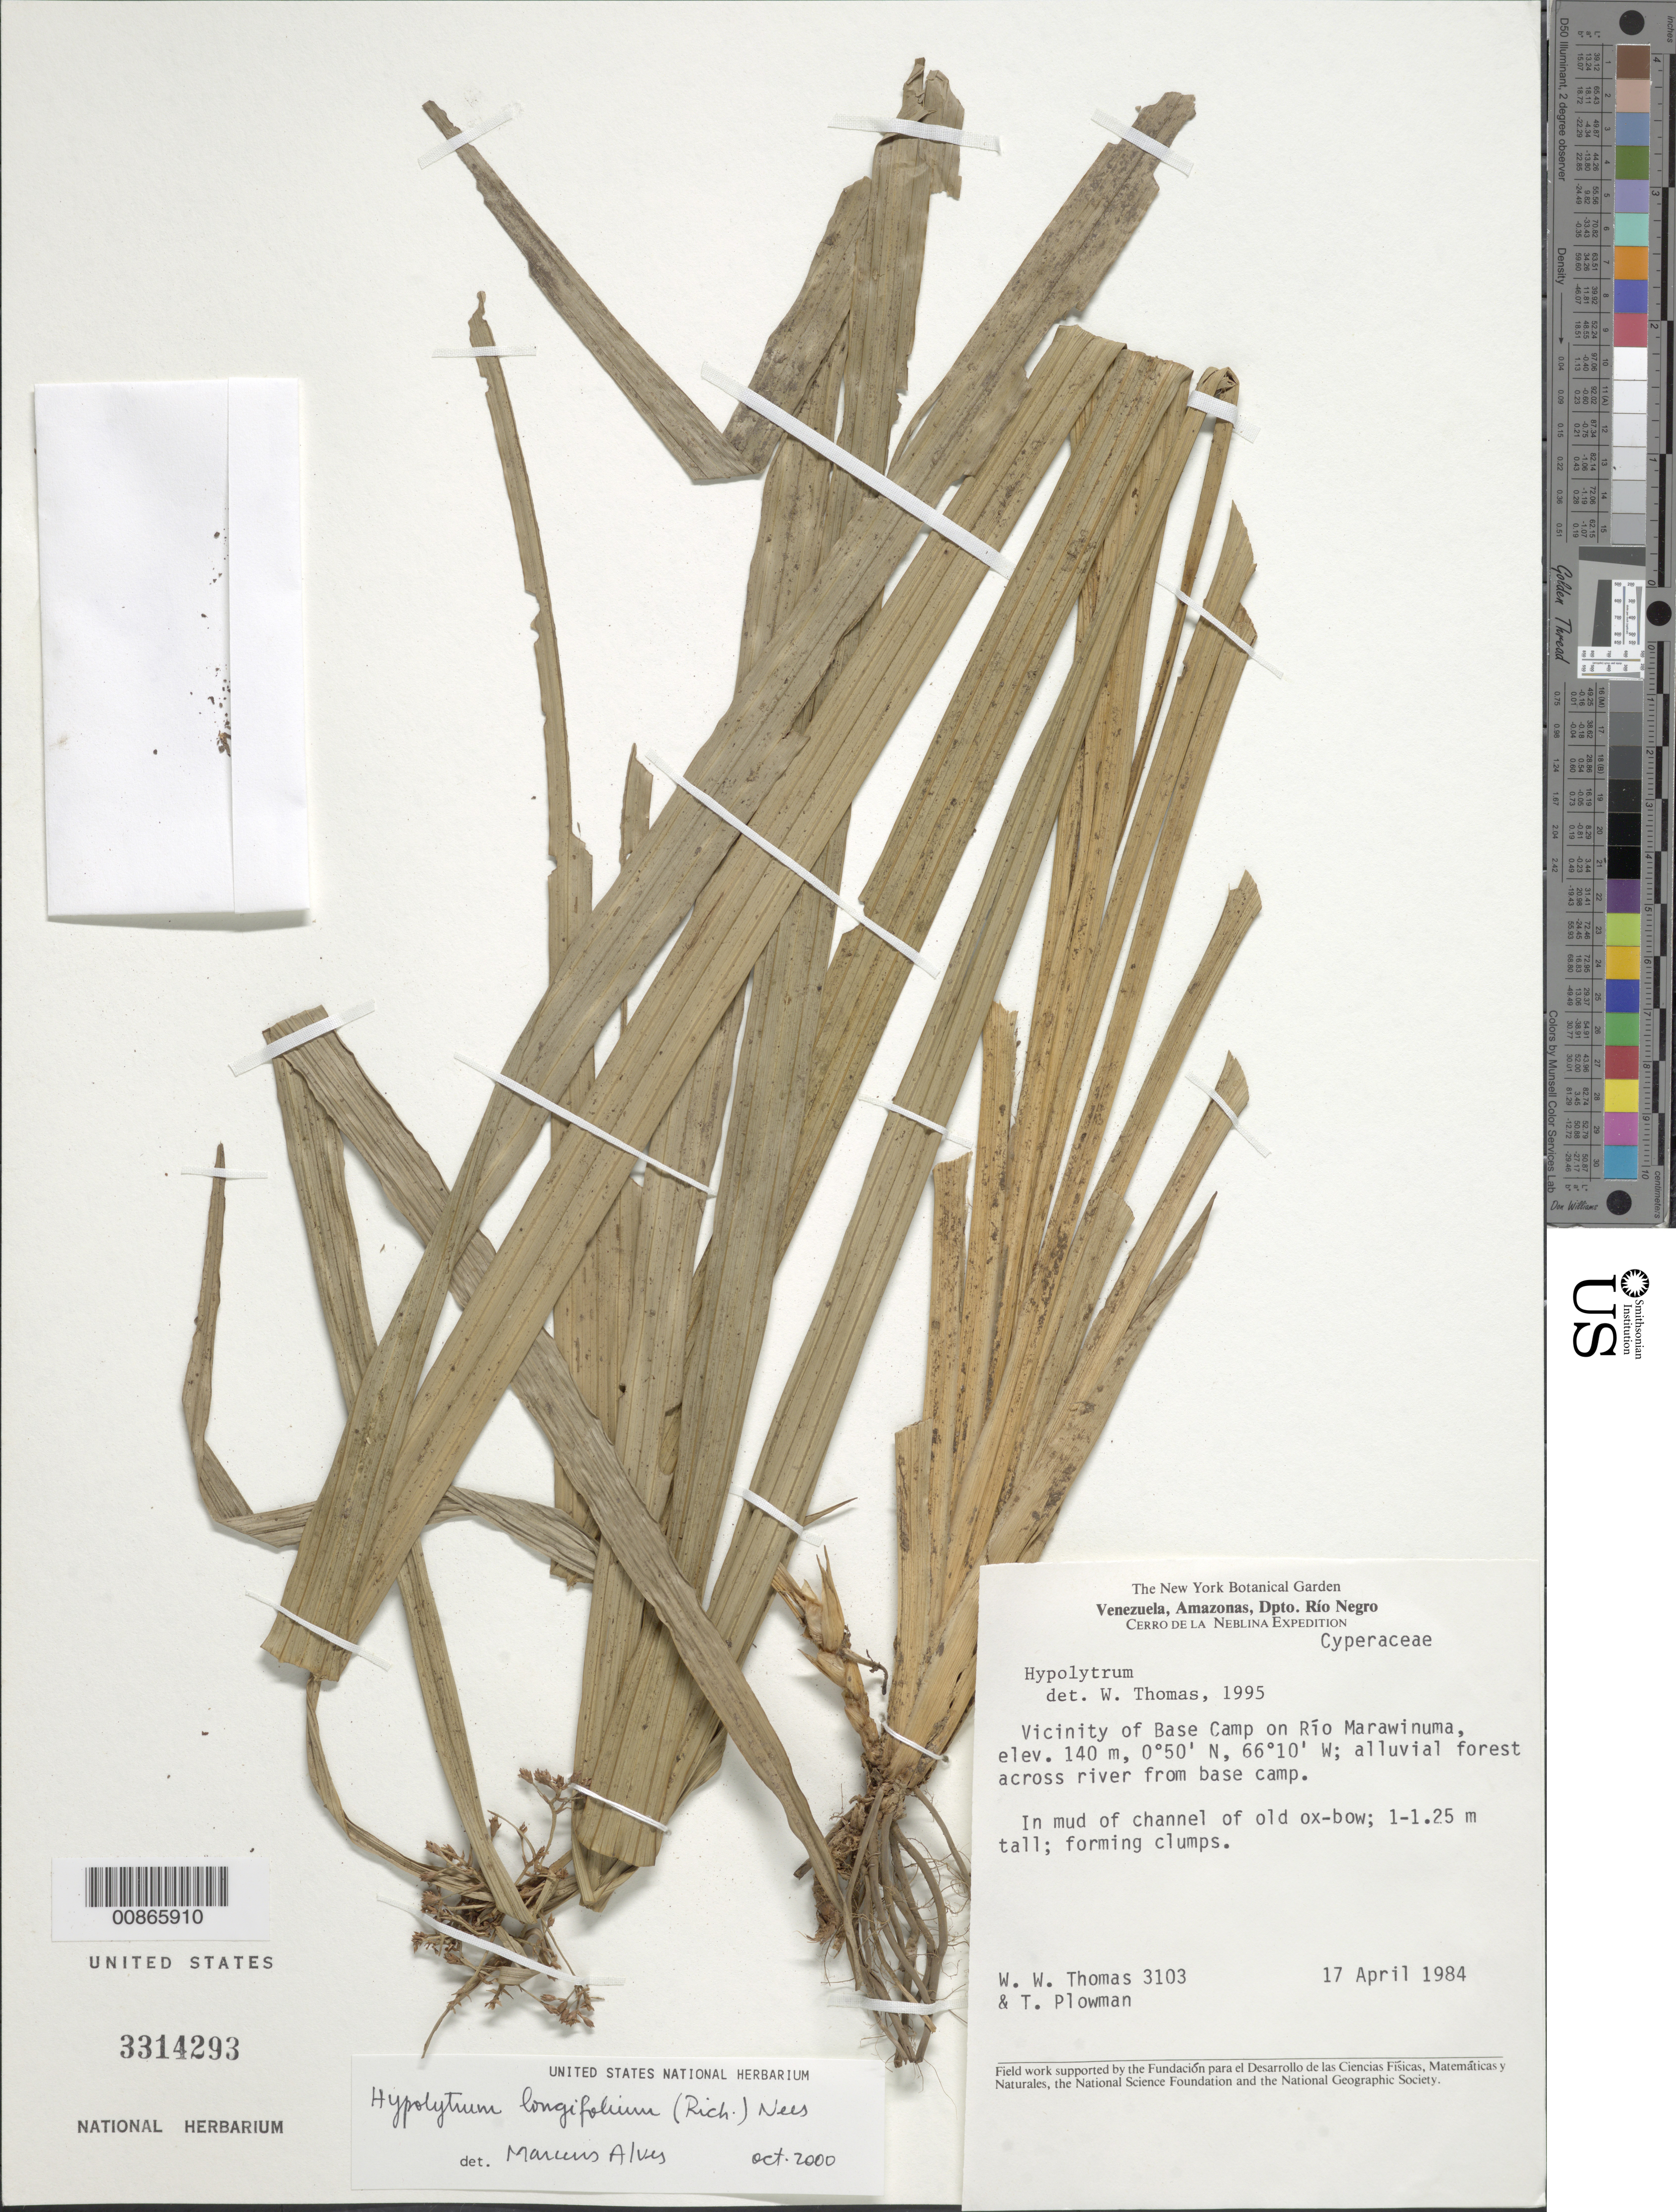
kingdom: Plantae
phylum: Tracheophyta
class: Liliopsida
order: Poales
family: Cyperaceae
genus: Hypolytrum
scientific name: Hypolytrum longifolium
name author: (Rich.) Nees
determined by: Alves, M. V. da S.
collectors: W. W. Thomas & T. Plowman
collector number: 3103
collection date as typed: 17-Apr-84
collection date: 1984-04-17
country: Venezuela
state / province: Amazonas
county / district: Río Negro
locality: Río Marawinuma, vic. of base camp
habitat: Alluvial forest, in mud of channel of old ox-bow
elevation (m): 140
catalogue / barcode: US 3314293